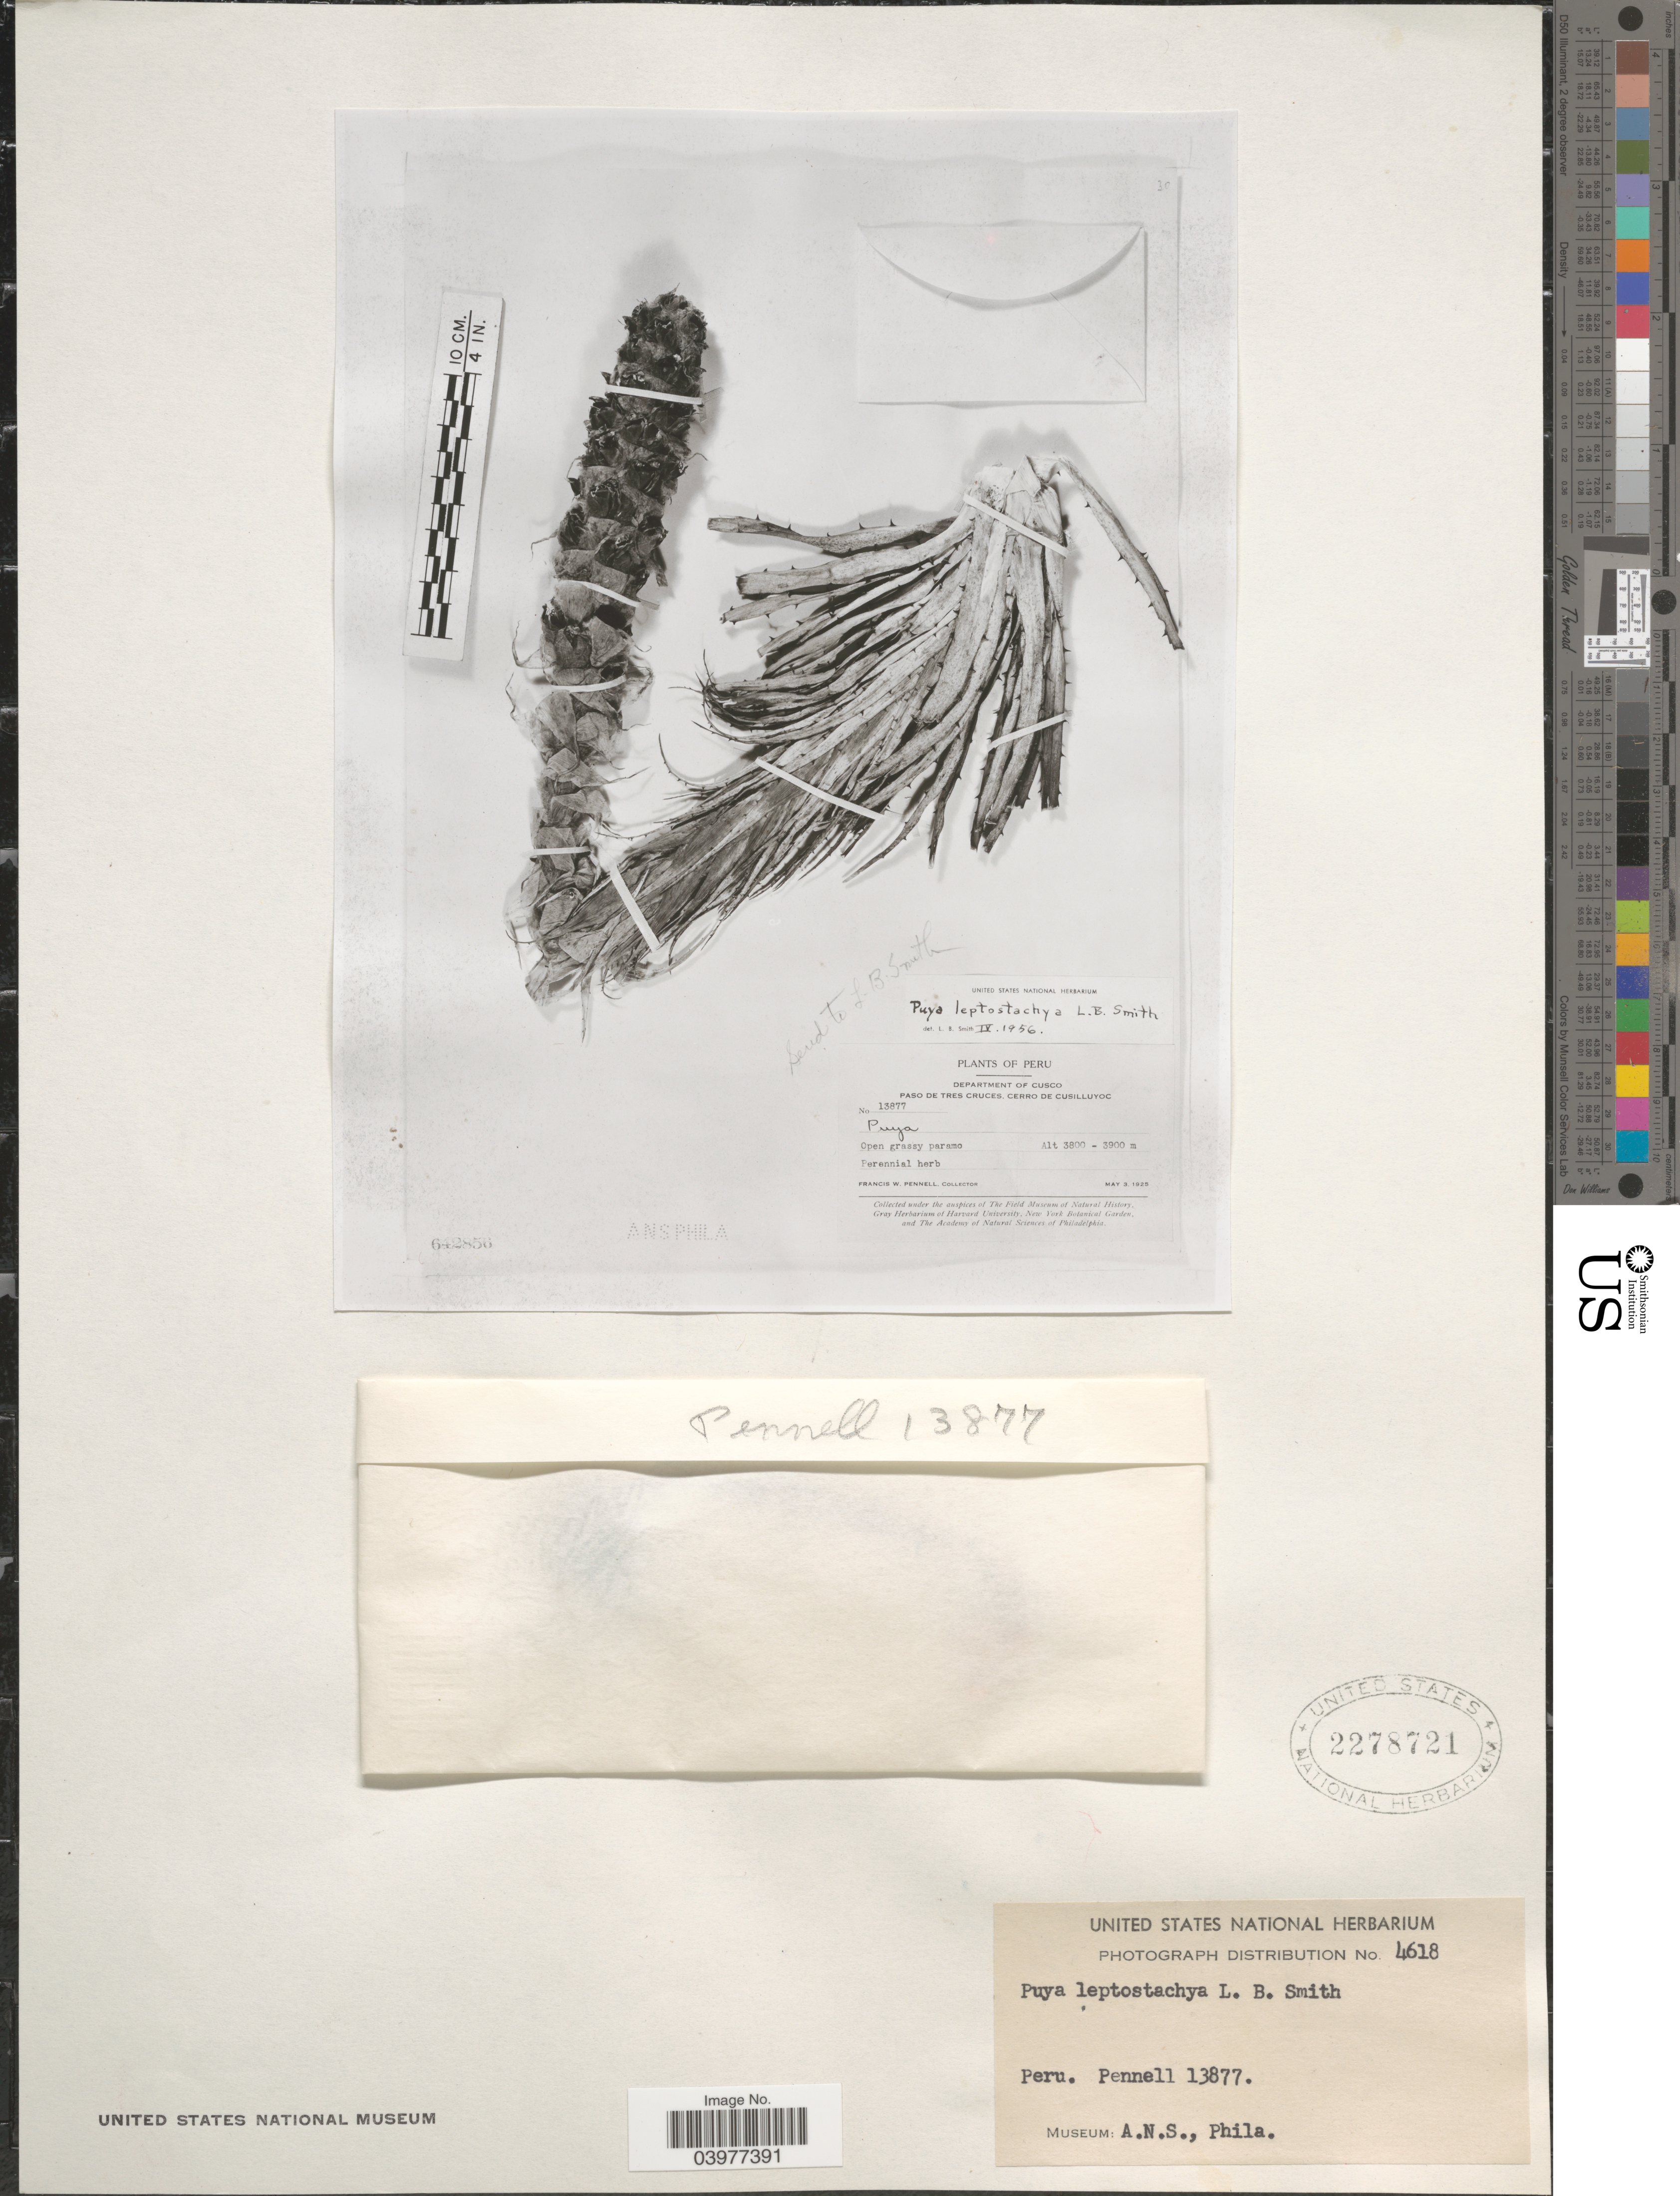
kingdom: Plantae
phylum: Tracheophyta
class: Liliopsida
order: Poales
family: Bromeliaceae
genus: Puya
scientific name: Puya leptostachya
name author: L.B. Sm.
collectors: F. W. Pennell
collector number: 13877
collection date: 1925-05-03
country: Peru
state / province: Cusco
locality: Department of Cusco. Paso de Tres Cruces, Cerro de Cusilluyoc.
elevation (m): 3800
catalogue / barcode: US 2278721